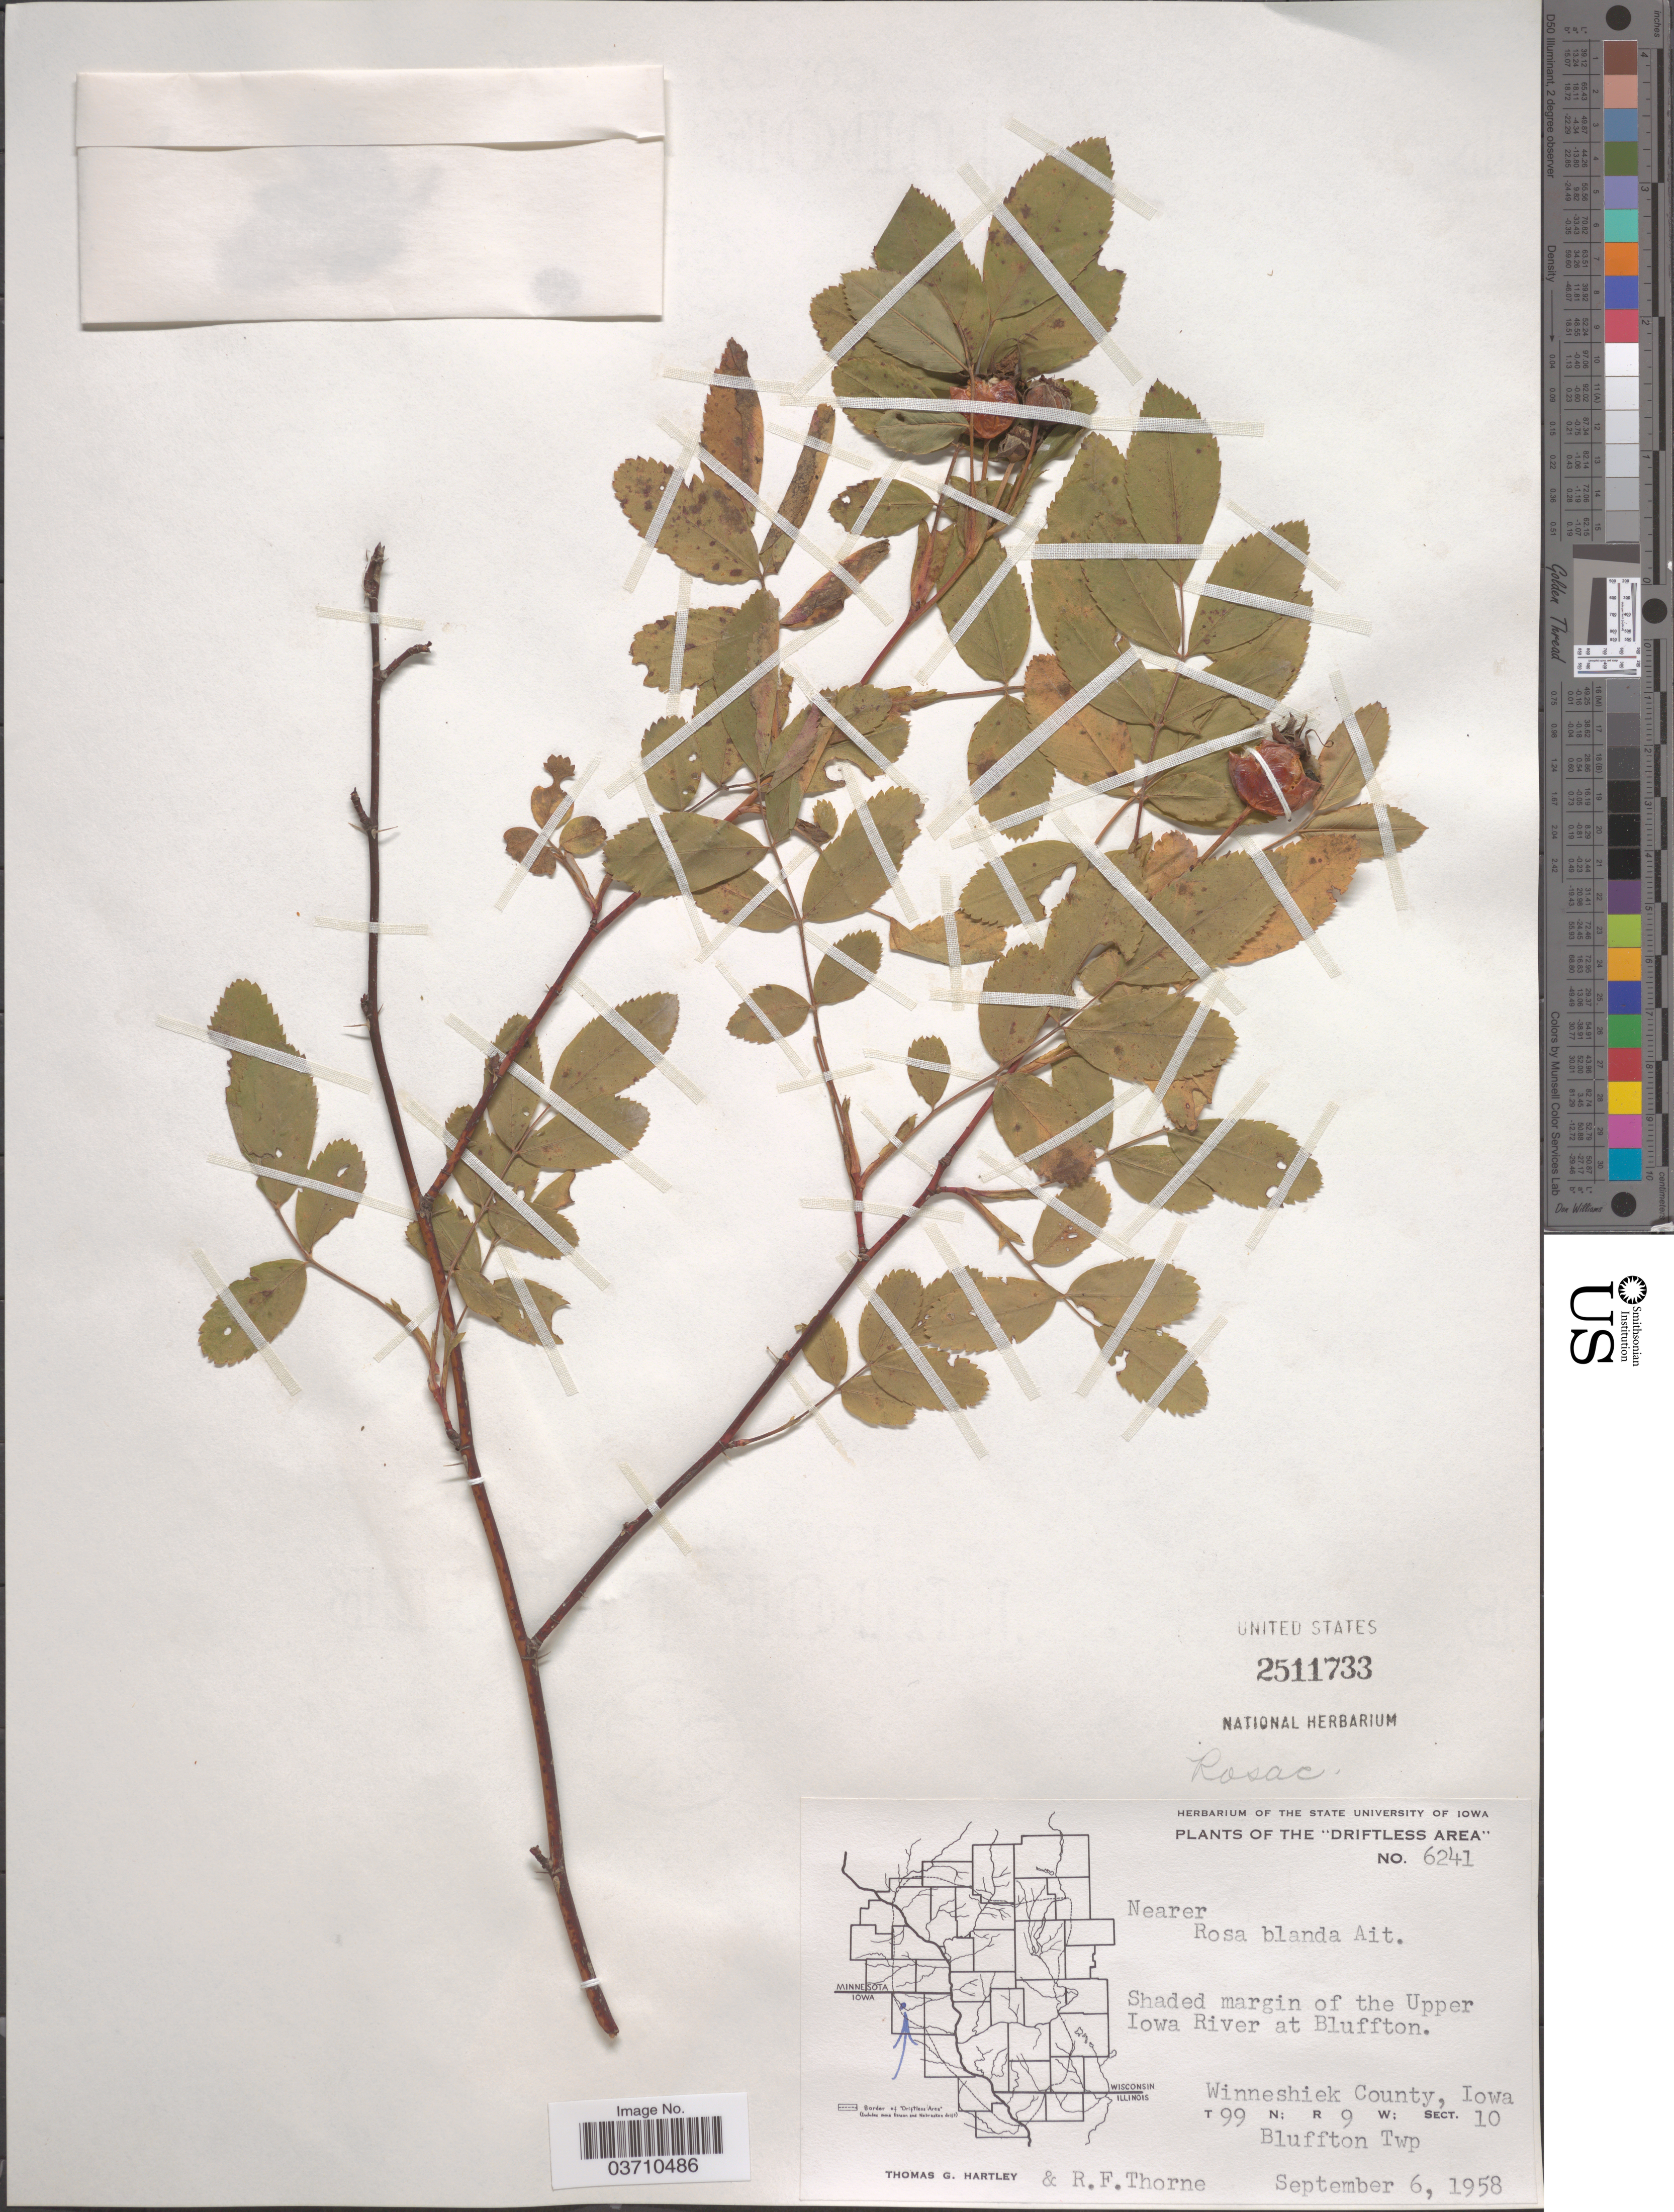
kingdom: Plantae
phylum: Tracheophyta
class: Magnoliopsida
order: Rosales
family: Rosaceae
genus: Rosa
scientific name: Rosa blanda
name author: Aiton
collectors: T. G. Hartley & R. Thorne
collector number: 6241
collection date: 1958-09-06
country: United States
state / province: Iowa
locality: The "Driftless Area". Shaded margin of the Upper Iowa River at Bluffton. Winneshiek County. T 99 N; R 9 W; Sect. 10. Bluffton Twp.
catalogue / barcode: US 2511733